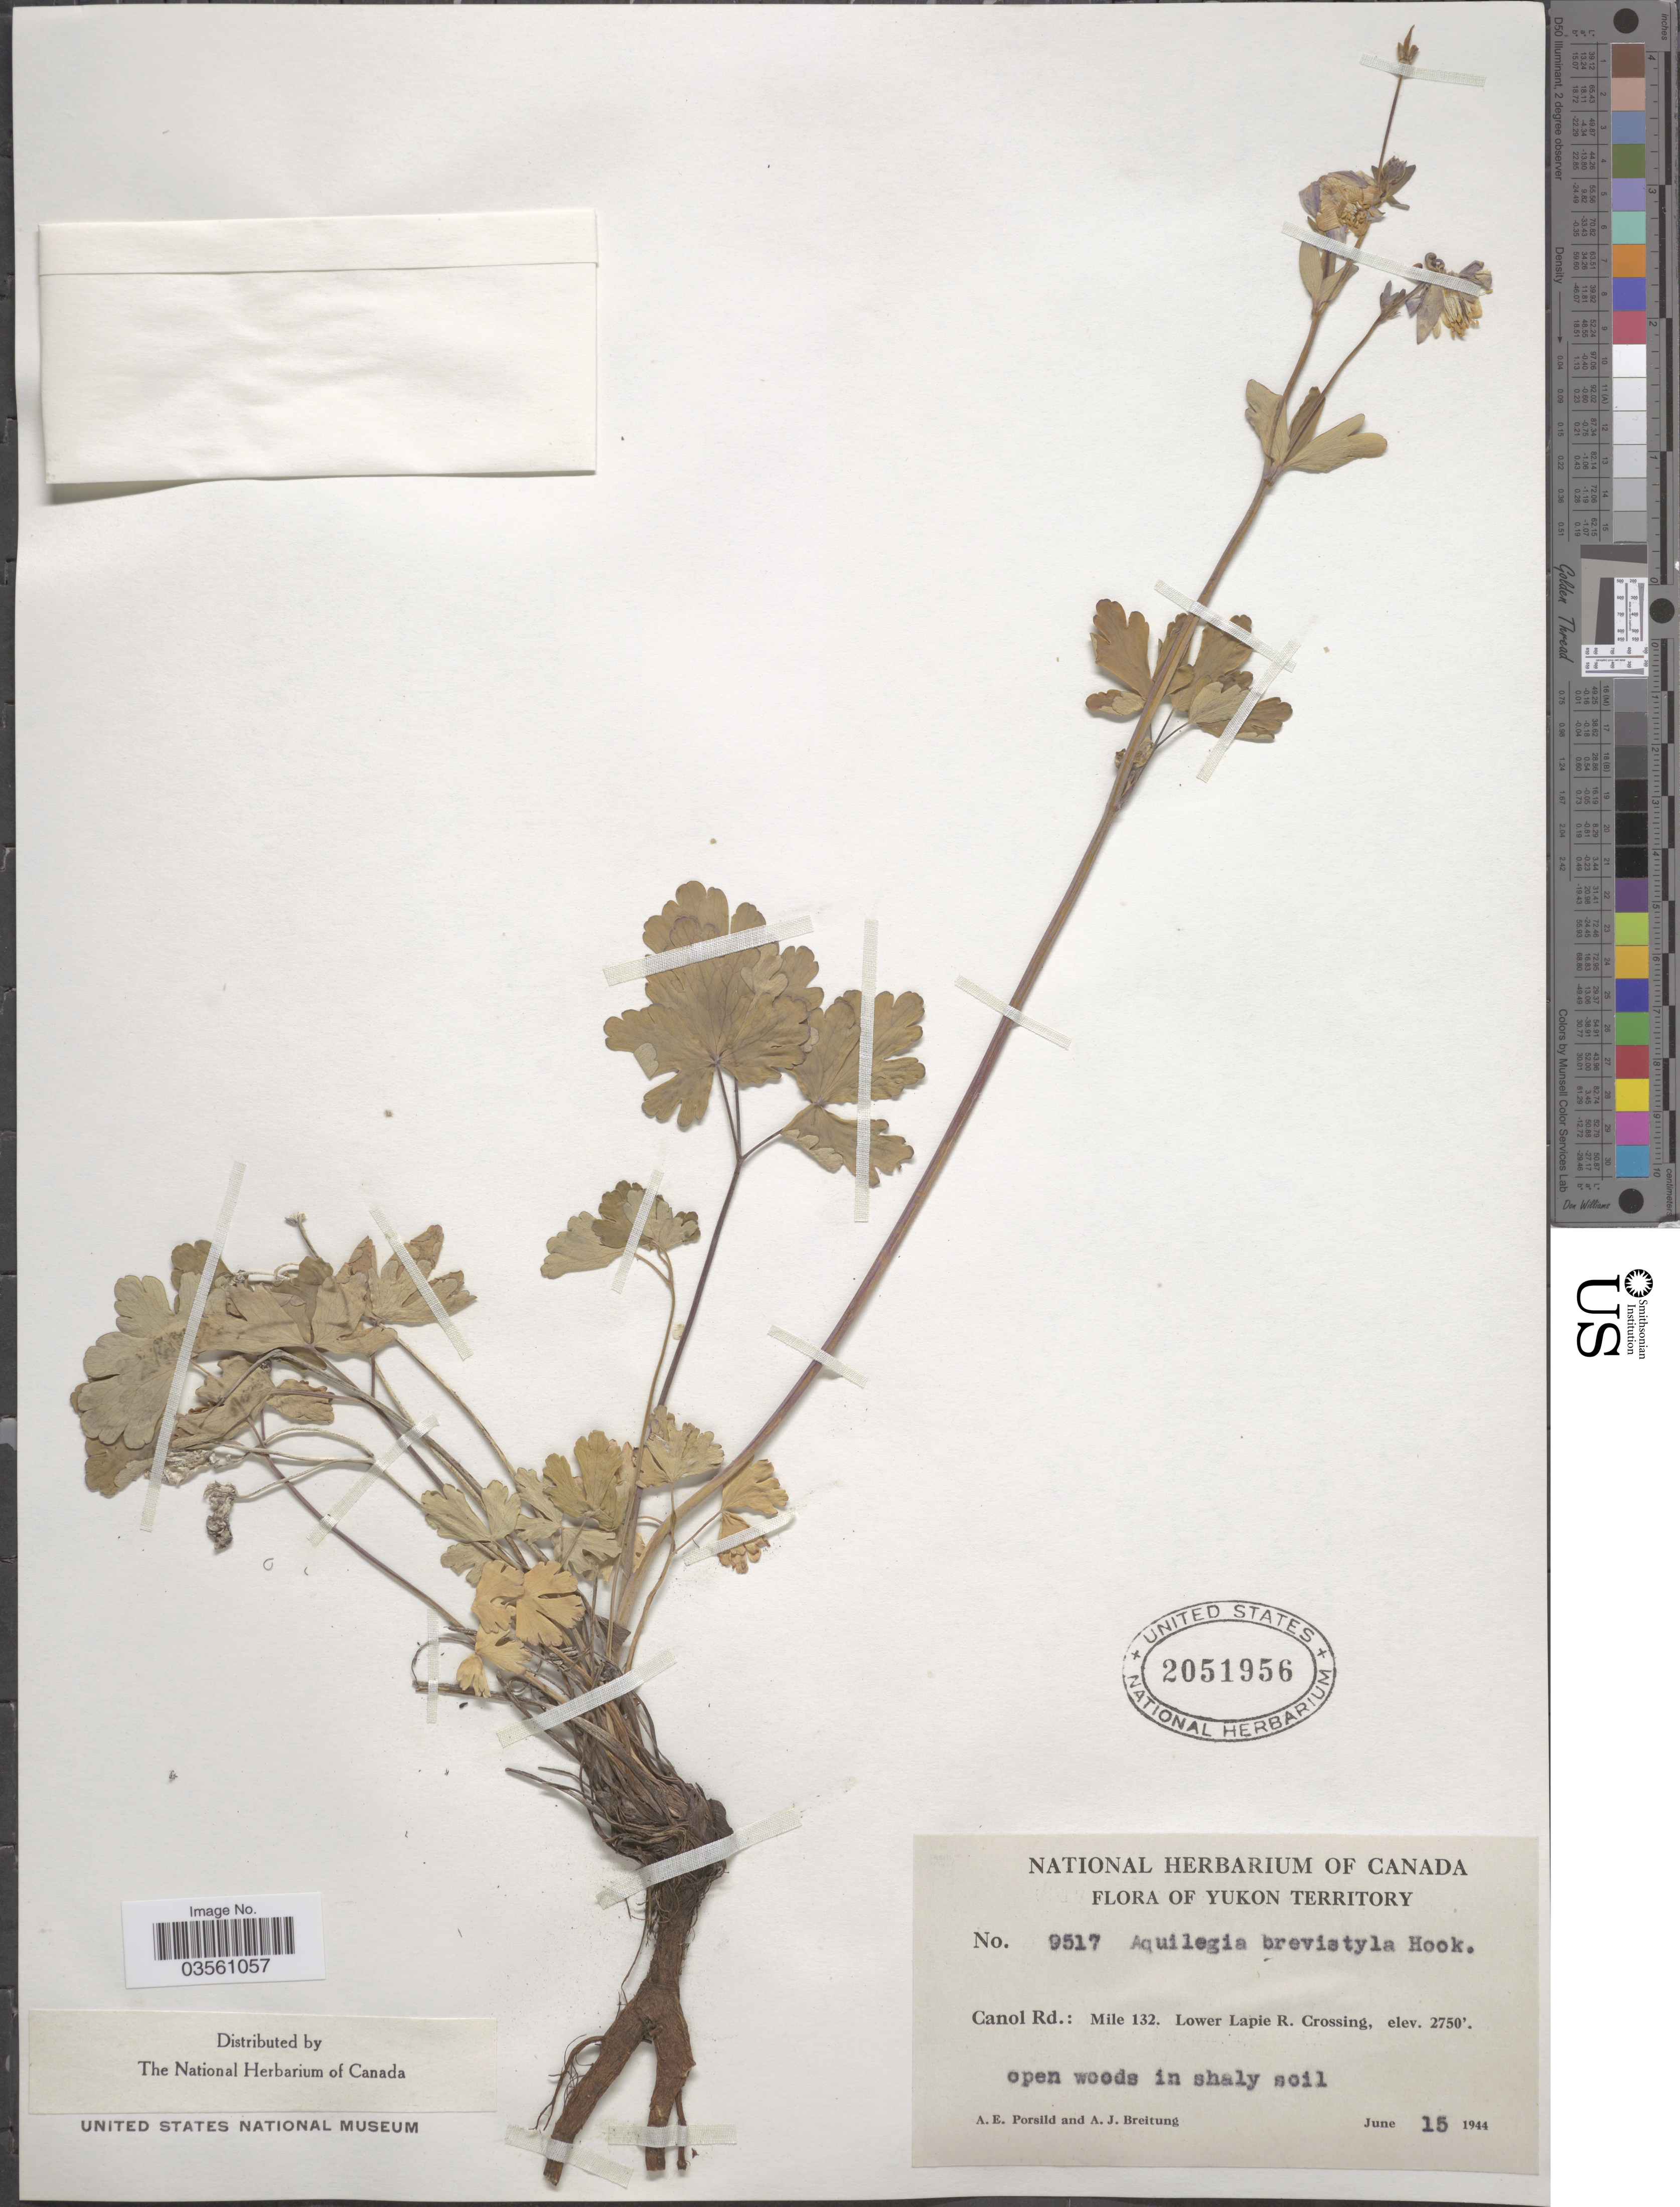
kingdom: Plantae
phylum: Tracheophyta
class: Magnoliopsida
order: Ranunculales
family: Ranunculaceae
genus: Aquilegia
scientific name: Aquilegia brevistyla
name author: Hook.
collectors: A. E. Porsild & A. Breitung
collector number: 9517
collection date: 1944-06-15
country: Canada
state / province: Yukon Territory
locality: Canol Rd.: Mile 132. Lower Lapie R. Crossing.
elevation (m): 838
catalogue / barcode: US 2051956